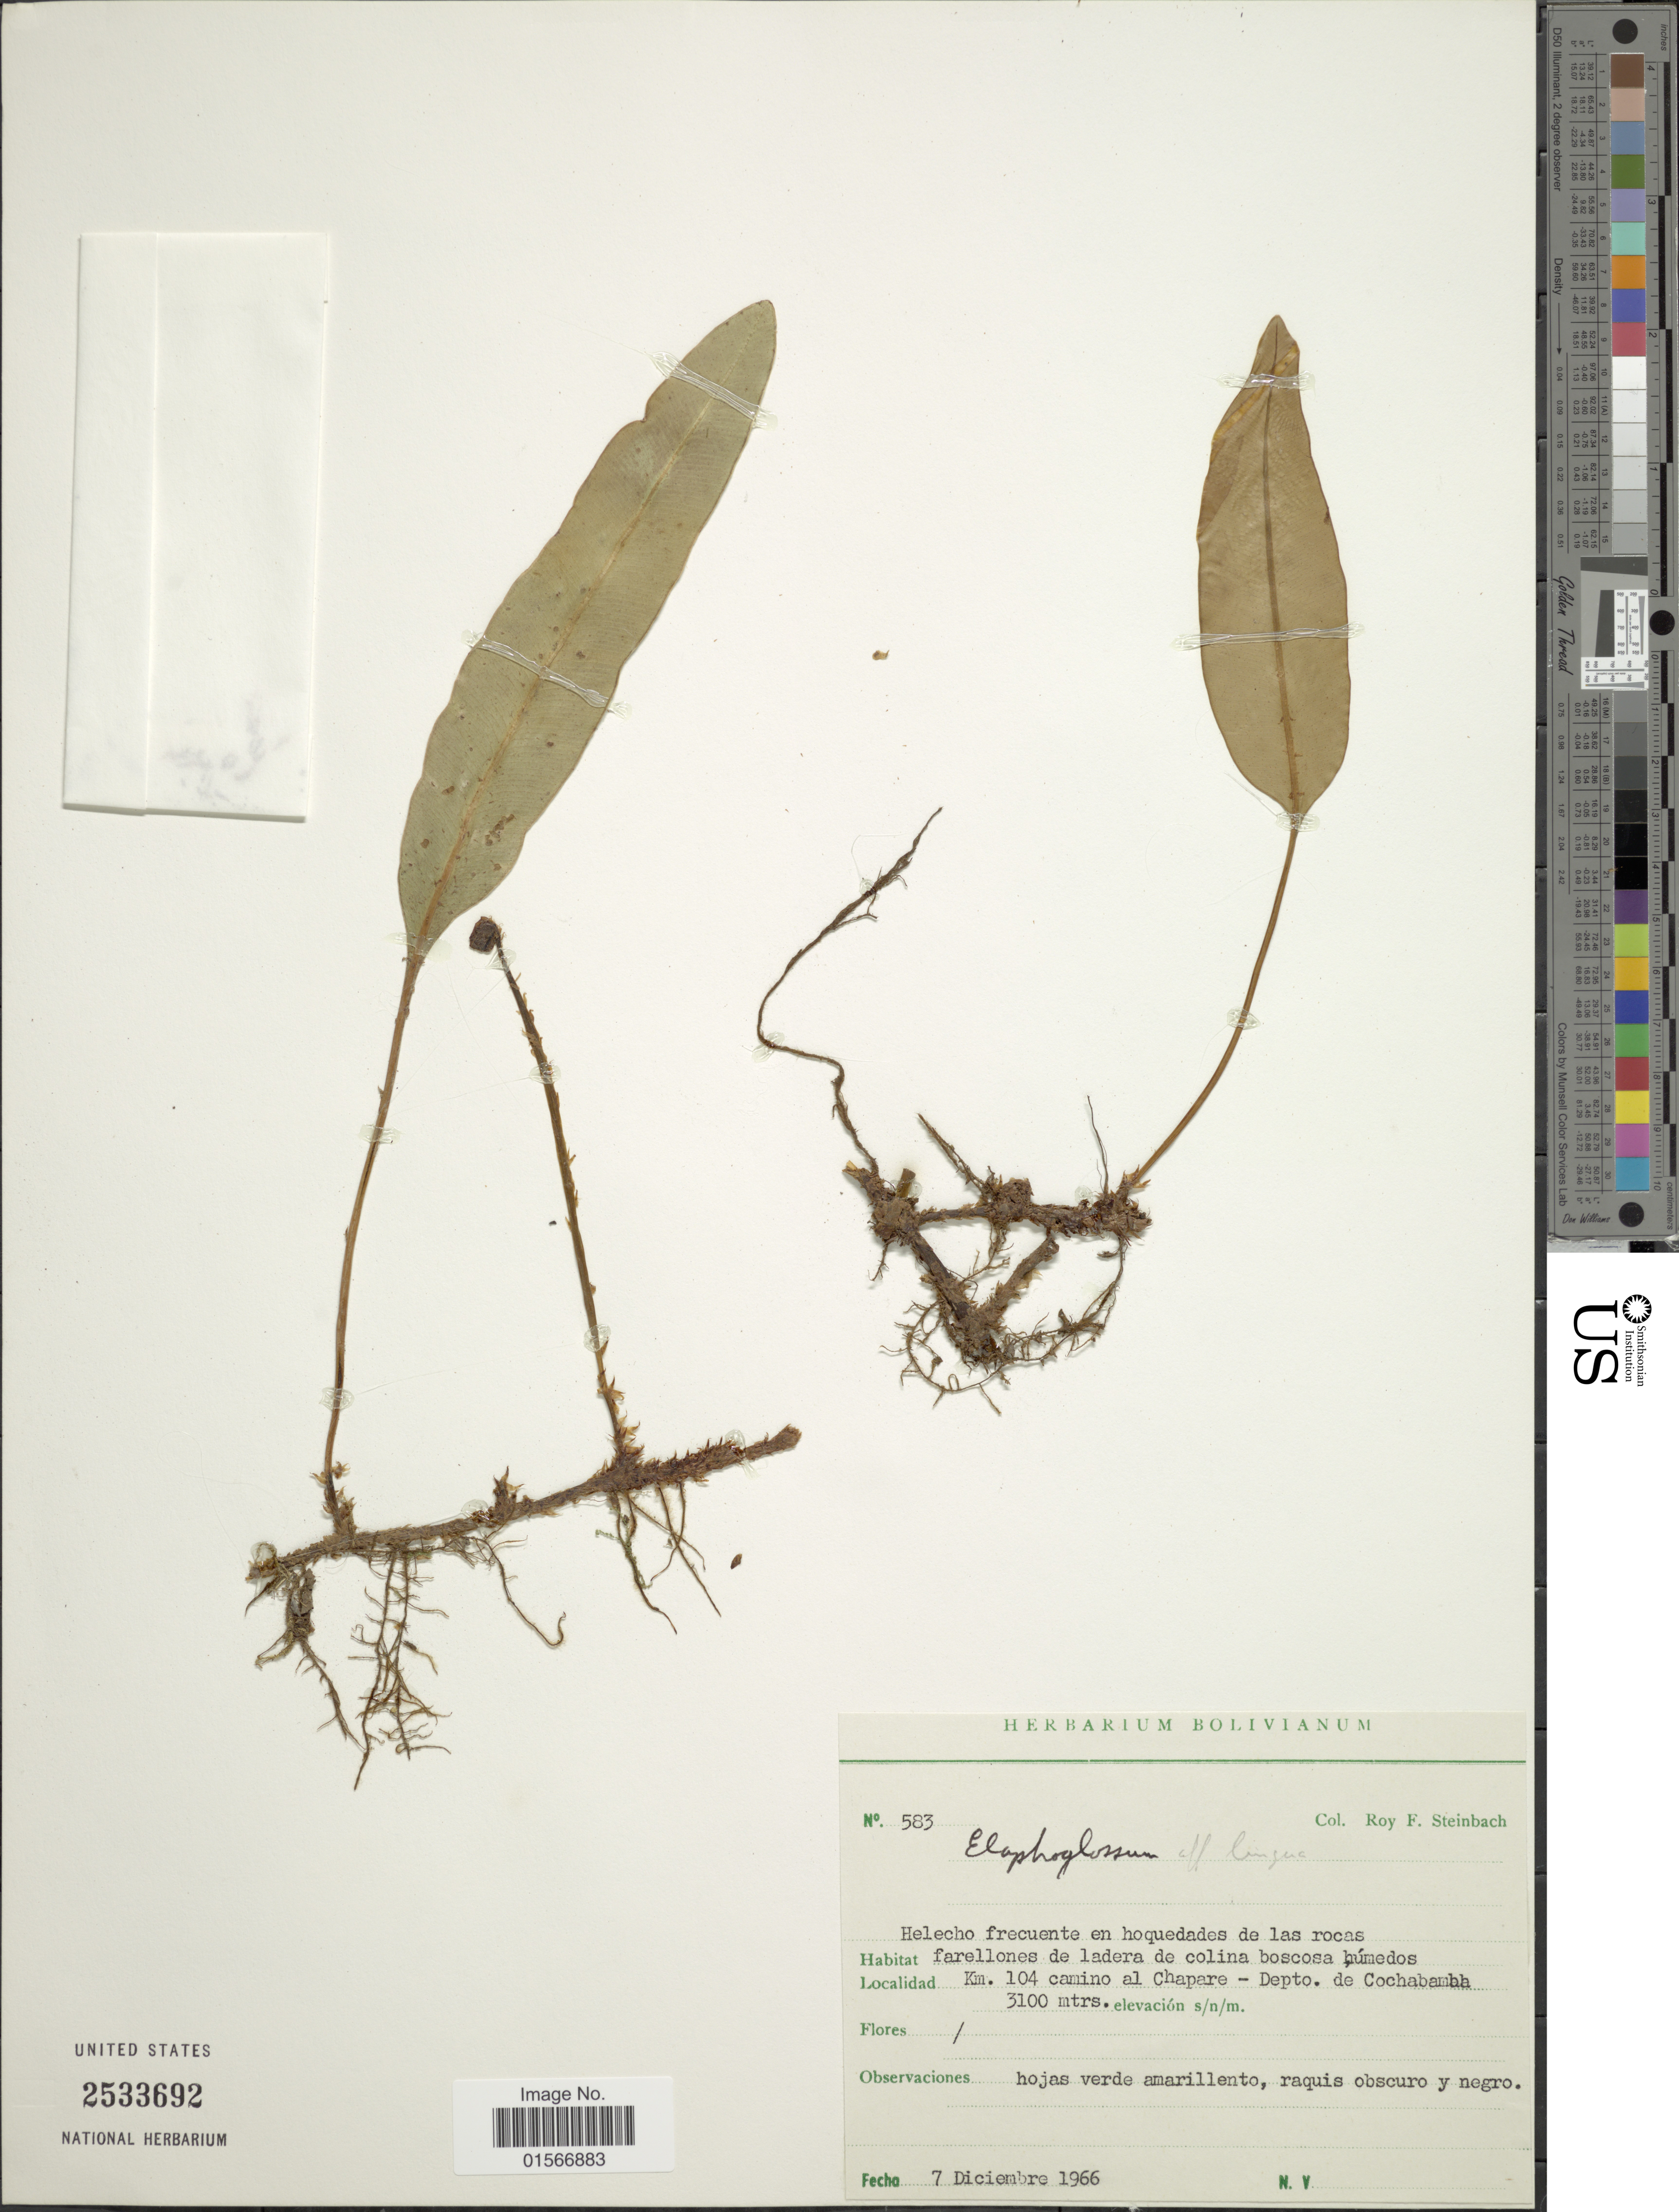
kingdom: Plantae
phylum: Tracheophyta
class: Polypodiopsida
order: Polypodiales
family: Dryopteridaceae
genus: Elaphoglossum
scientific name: Elaphoglossum lingua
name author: (C. Presl) Brack.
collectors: R. F. Steinbach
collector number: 583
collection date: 1966-12-07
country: Bolivia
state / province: Cochabamba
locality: Km. 104 camino al Chapare - Depto de Cochabamba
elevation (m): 3100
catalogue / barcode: US 2533692